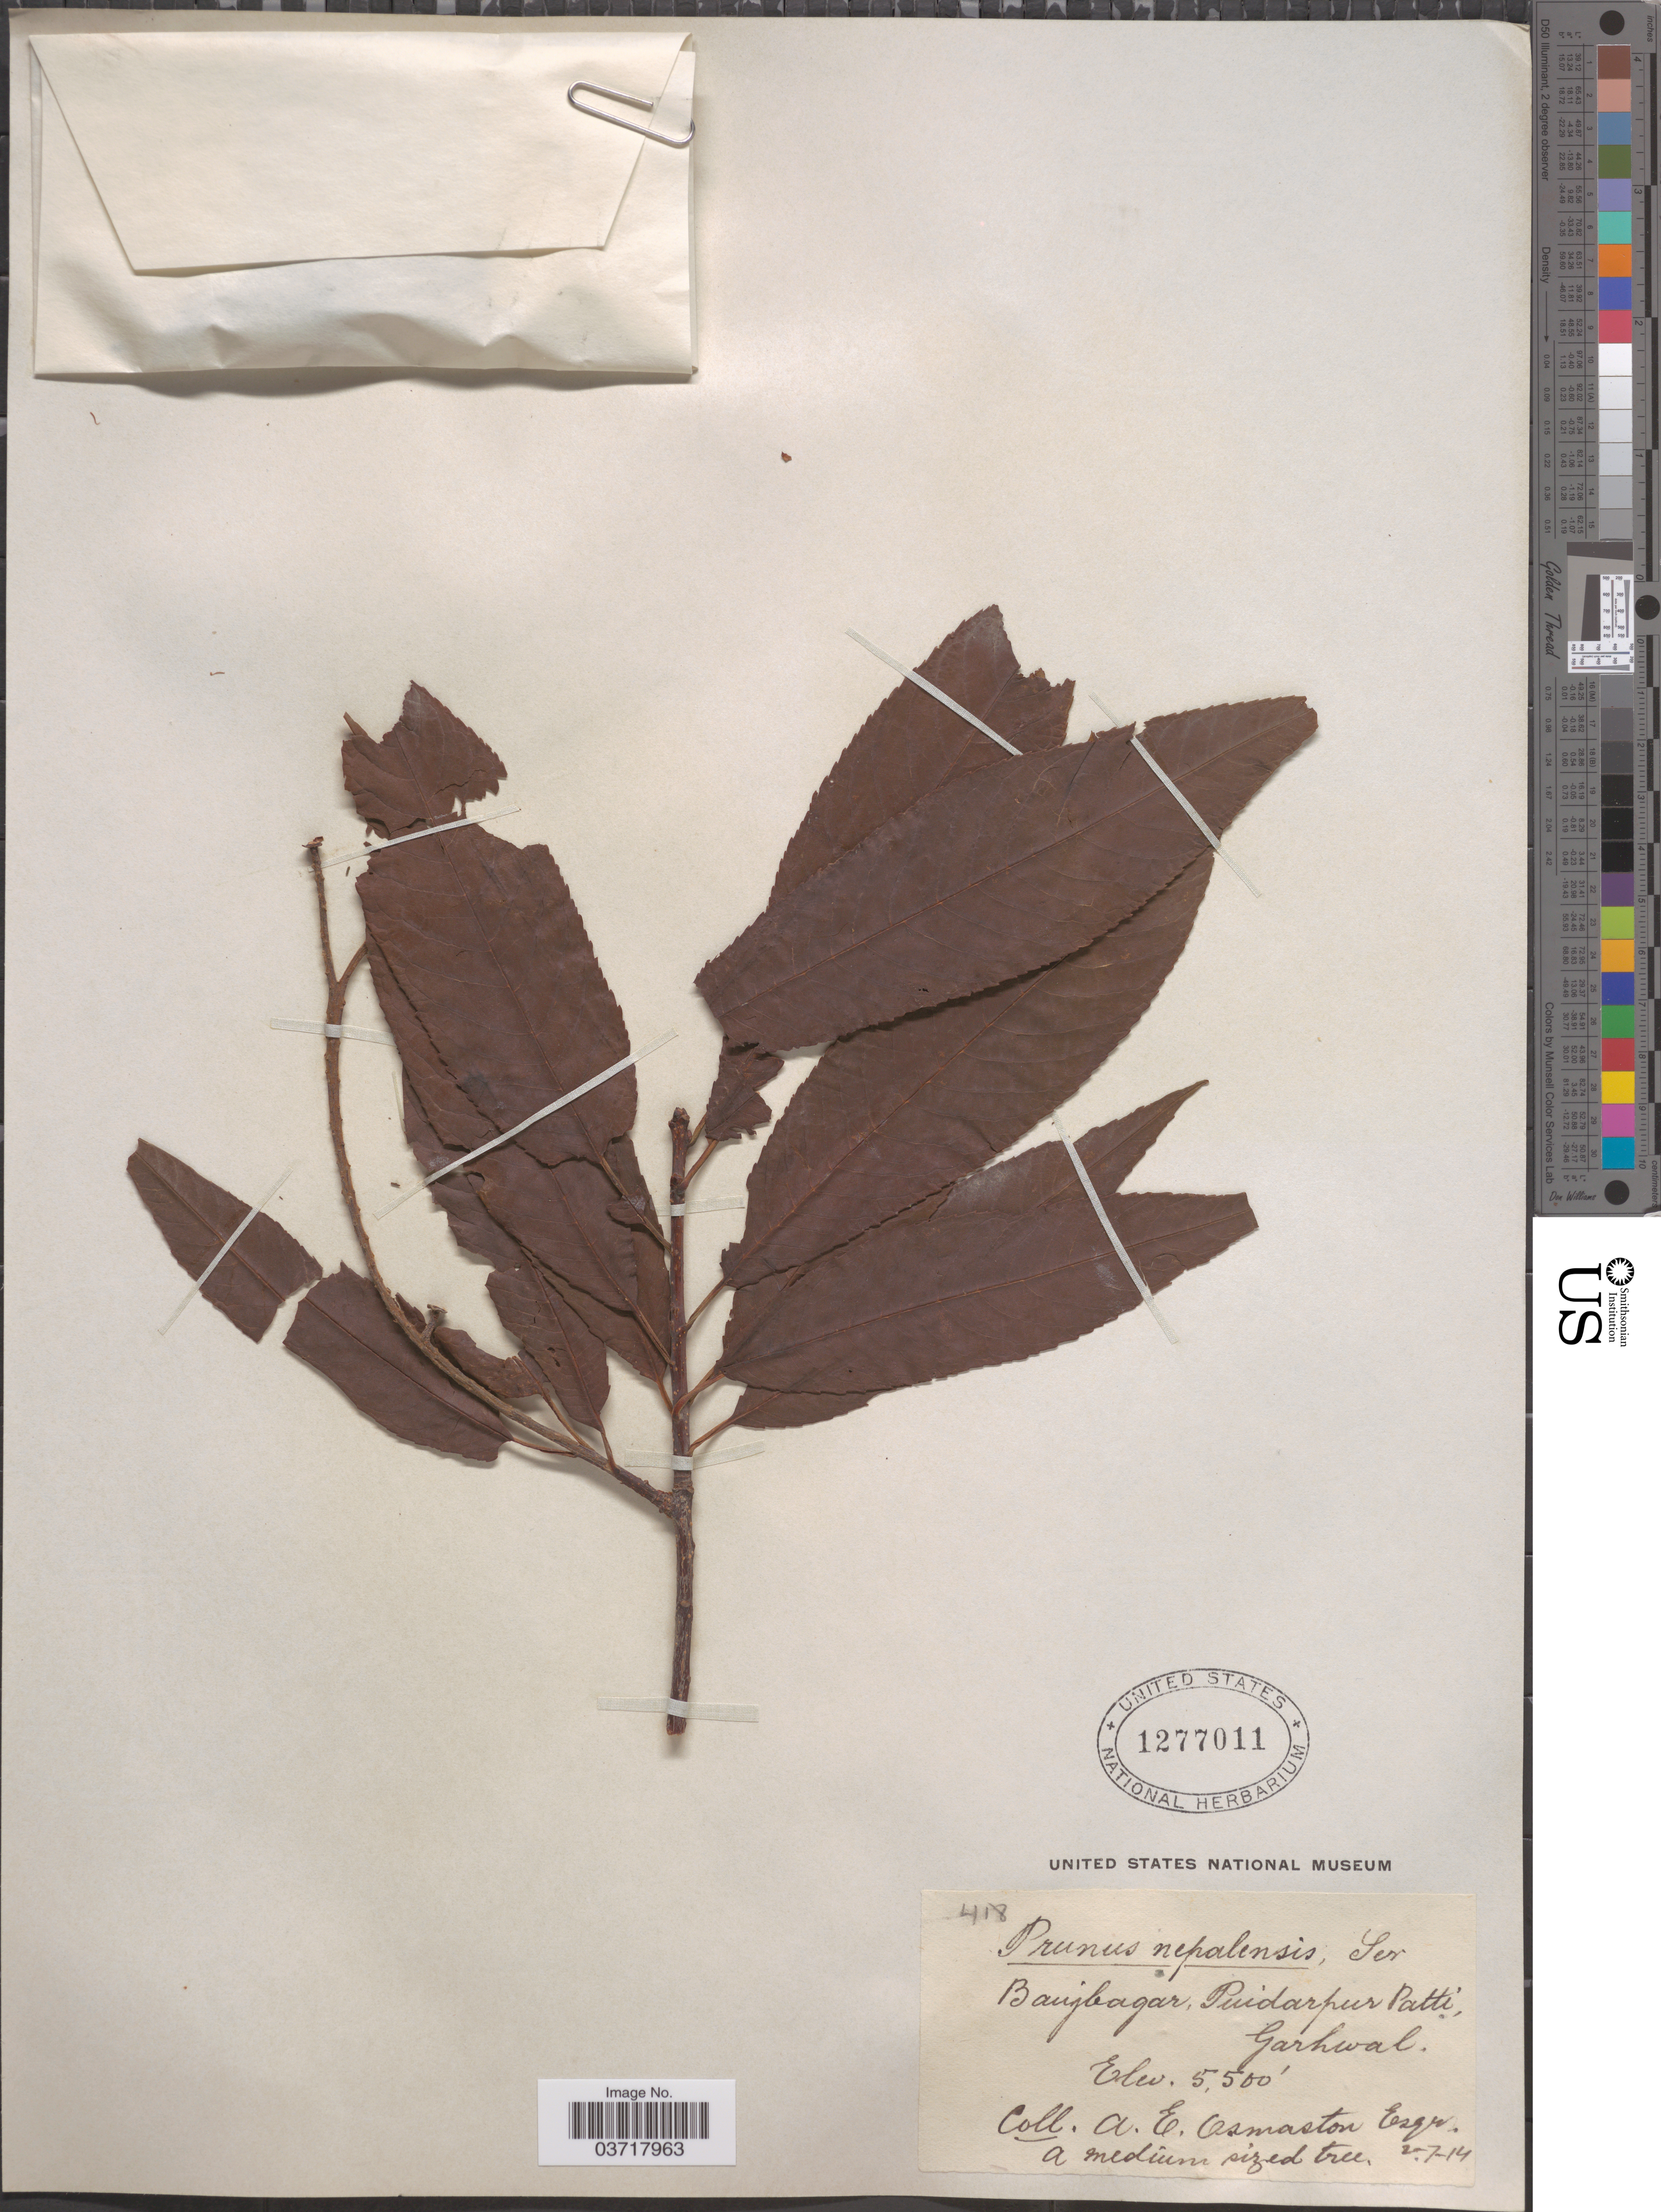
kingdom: Plantae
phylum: Tracheophyta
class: Magnoliopsida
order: Rosales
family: Rosaceae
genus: Prunus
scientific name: Prunus nepalensis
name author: K. Koch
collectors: A. Osmaston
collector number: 418?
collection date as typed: Transcribed d/m/y: 2/7/14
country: India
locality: Baujbagar, Puidarpur Patti, Garhwal.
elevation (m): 1676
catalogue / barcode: US 1277011